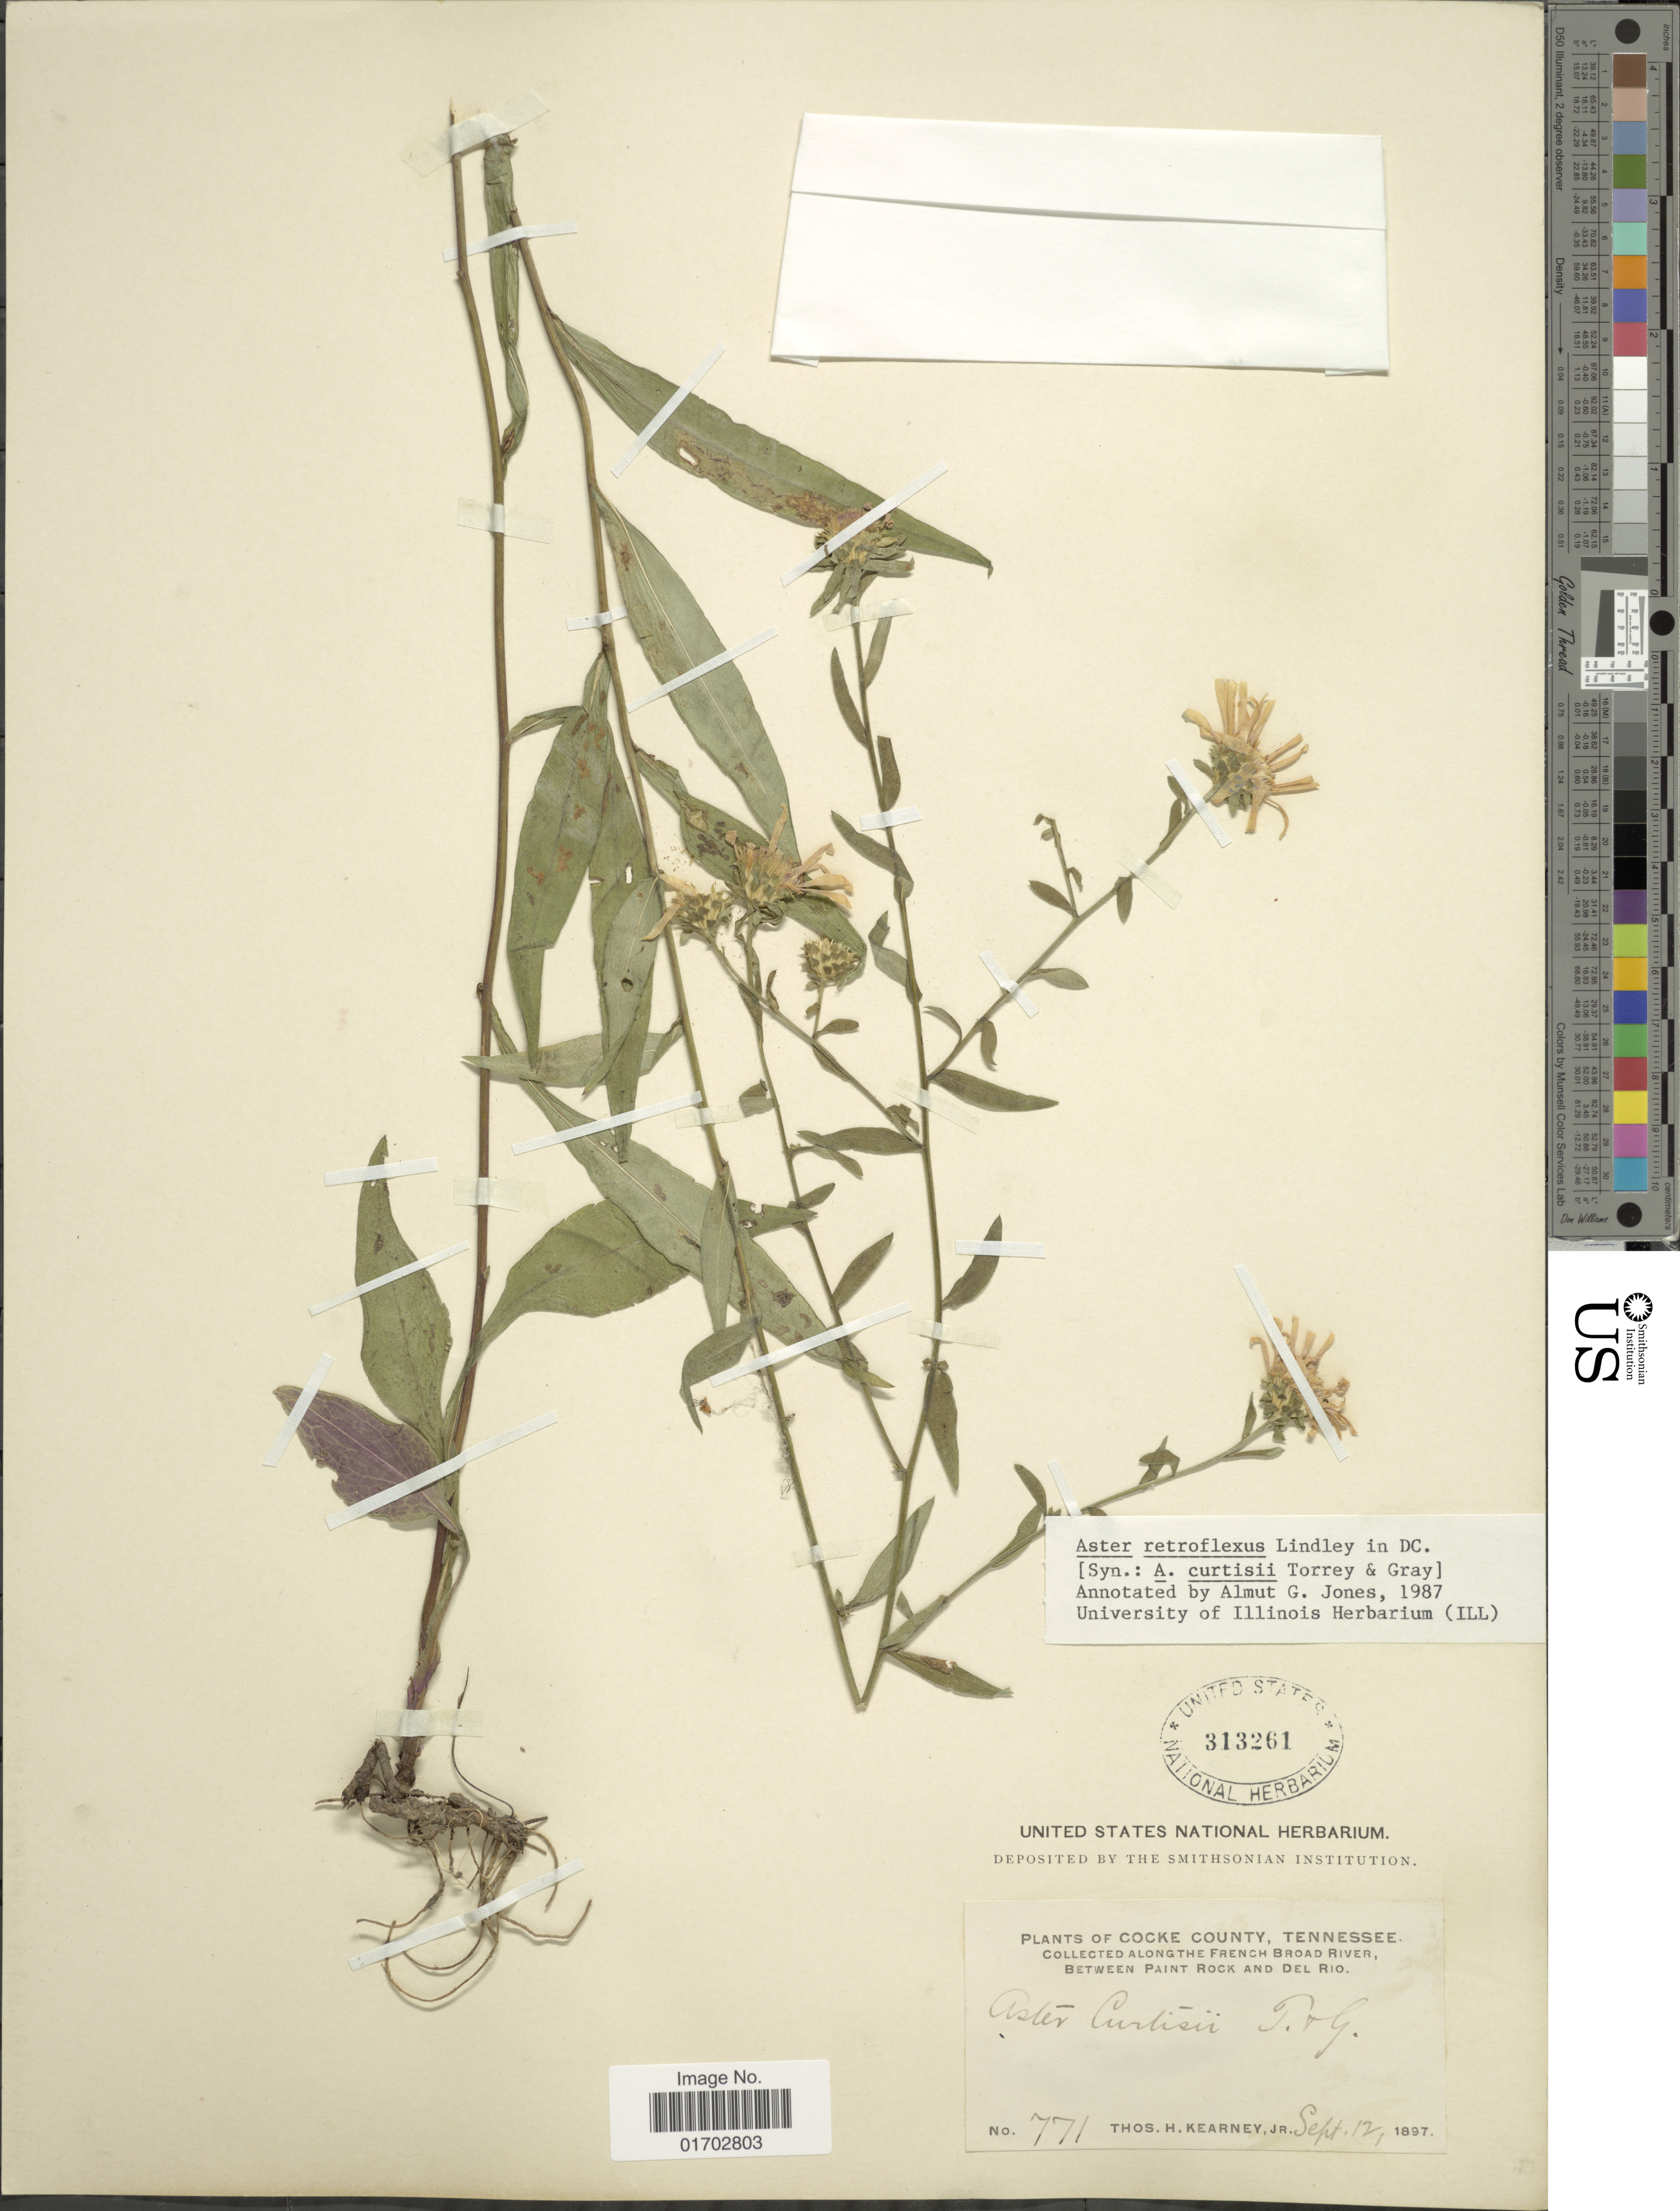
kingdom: Plantae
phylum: Tracheophyta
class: Magnoliopsida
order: Asterales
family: Asteraceae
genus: Symphyotrichum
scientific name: Symphyotrichum retroflexum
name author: (Lindl.) G.L. Nesom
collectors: T. H. Kearney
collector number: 771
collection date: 1897-09-12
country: United States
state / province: Tennessee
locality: Cocke County, along the French Broad River, between paint Rock and Del Rio.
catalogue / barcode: US 313261